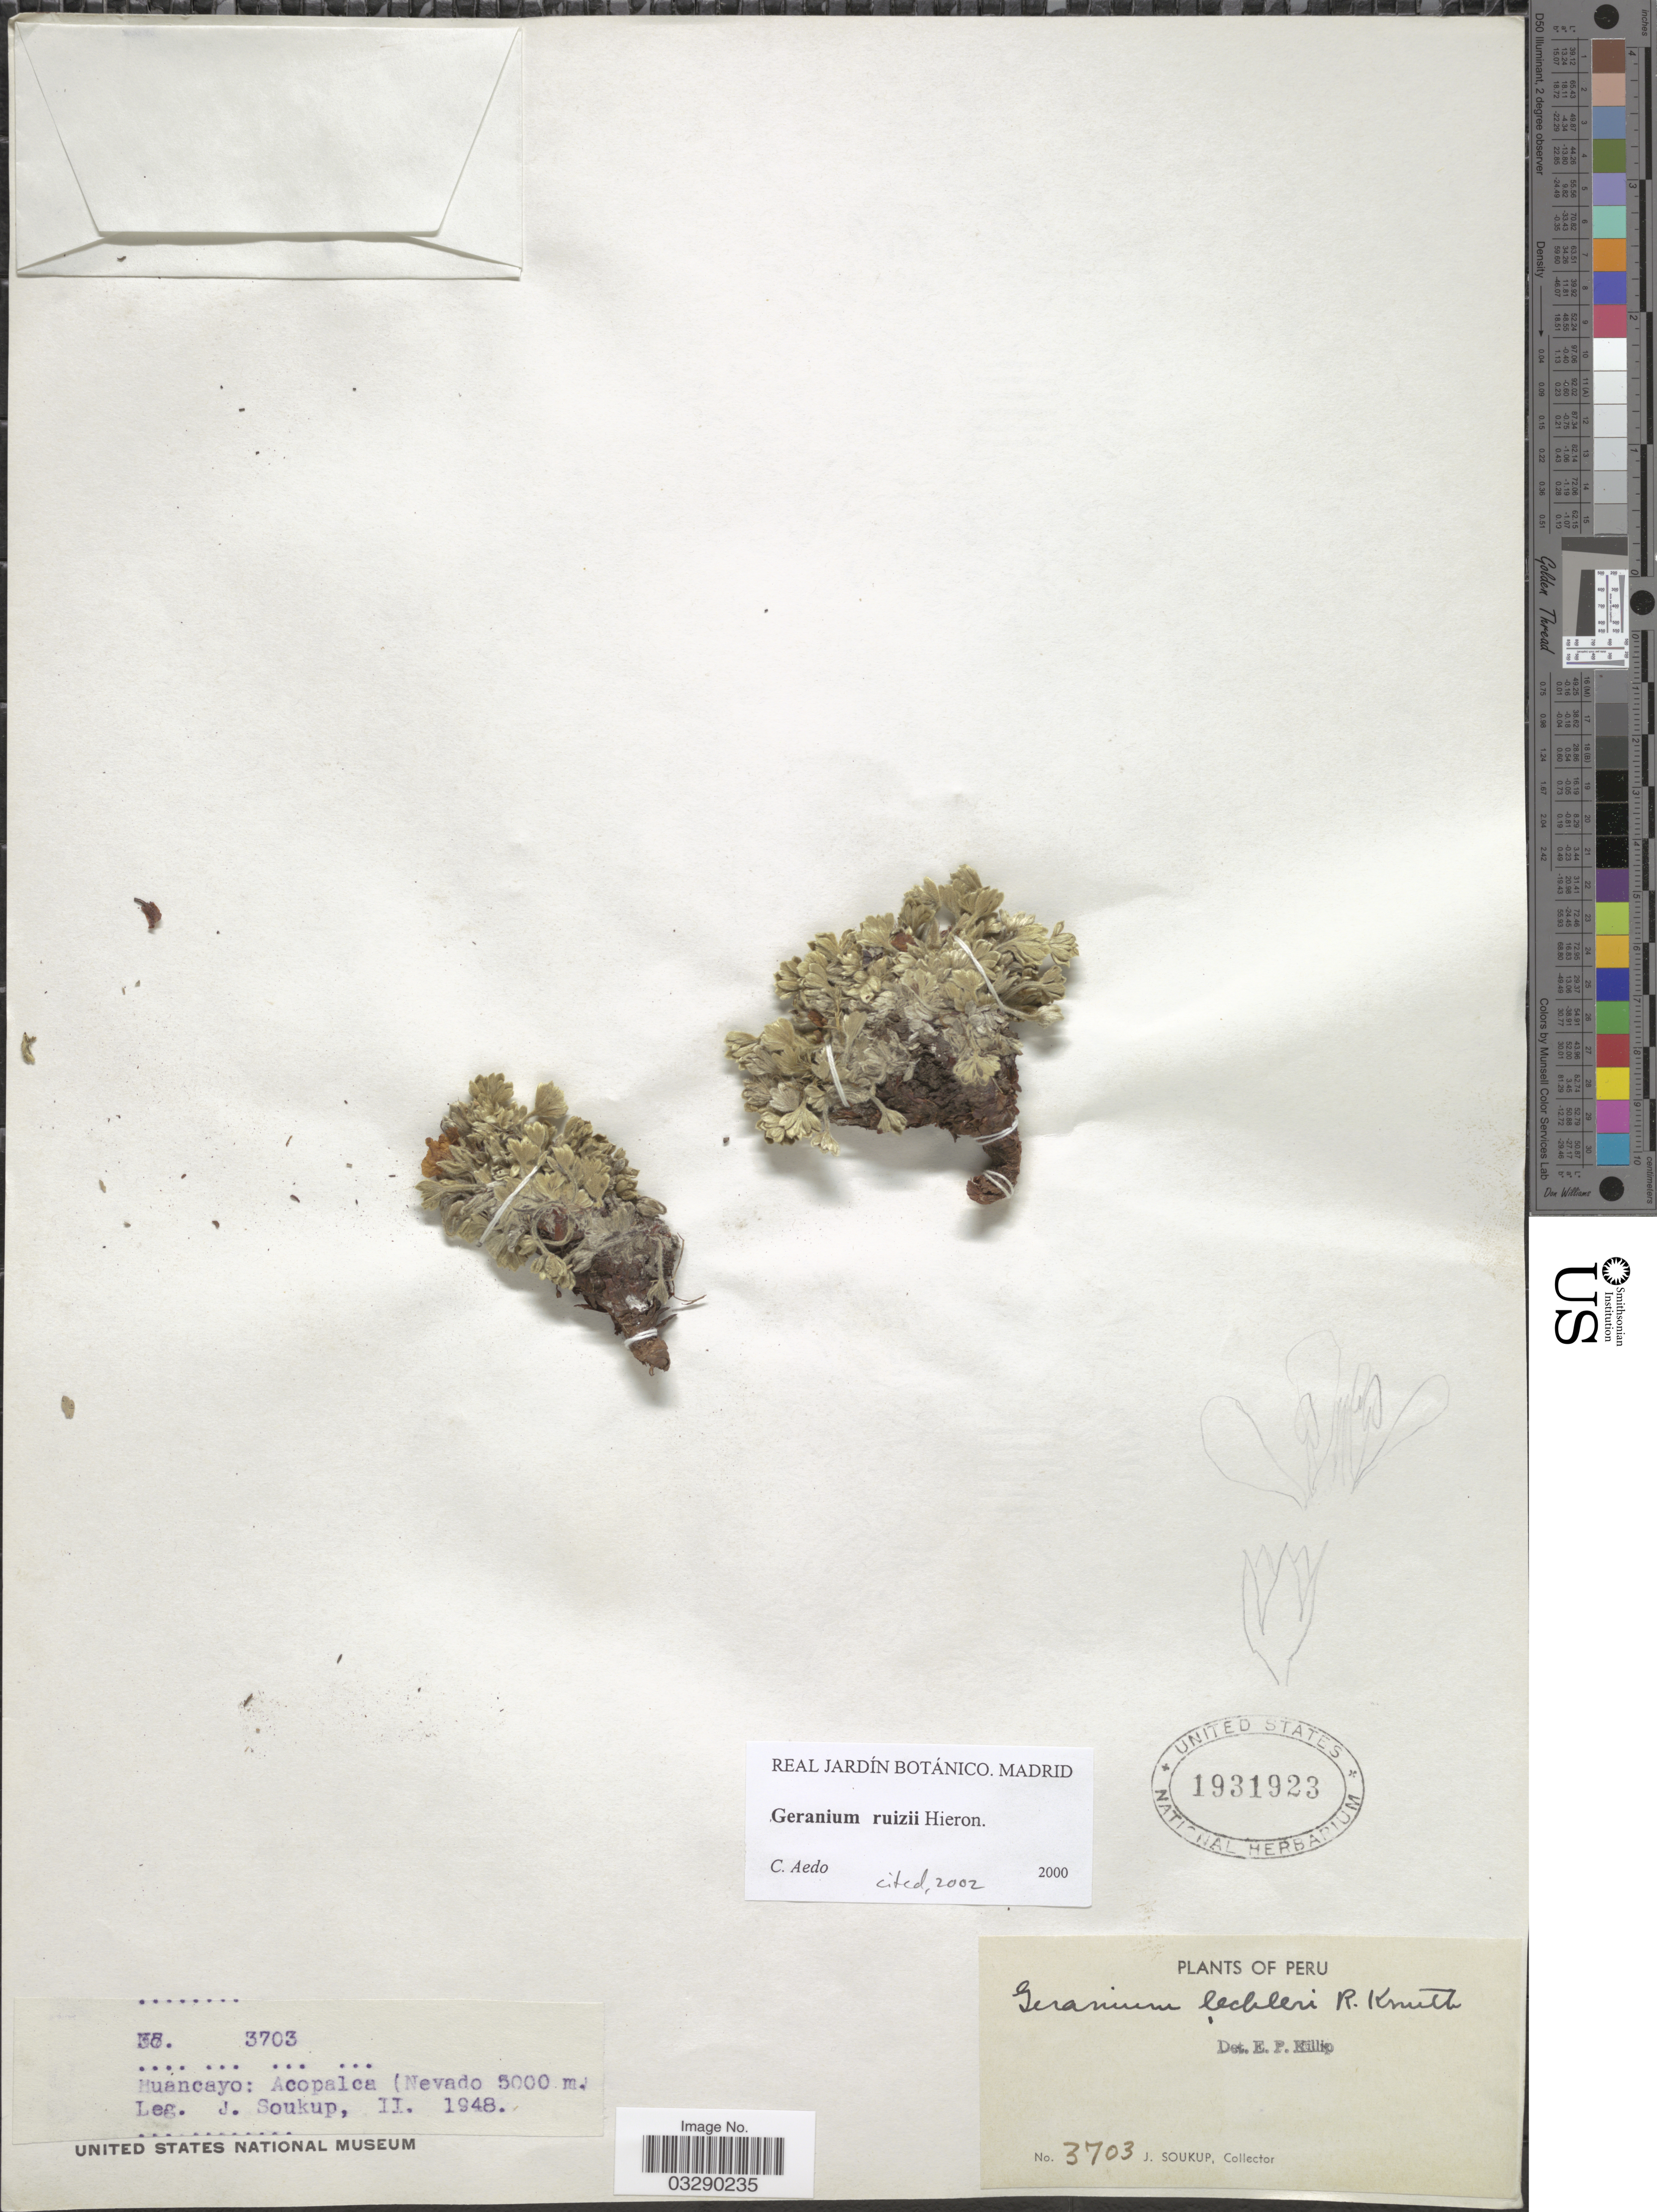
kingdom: Plantae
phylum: Tracheophyta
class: Magnoliopsida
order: Geraniales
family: Geraniaceae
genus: Geranium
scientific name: Geranium ruizii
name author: Hieron.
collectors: J. Soukup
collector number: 3703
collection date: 1948-02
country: Peru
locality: Huancayo: Acopalca.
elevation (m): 5000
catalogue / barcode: US 1931923